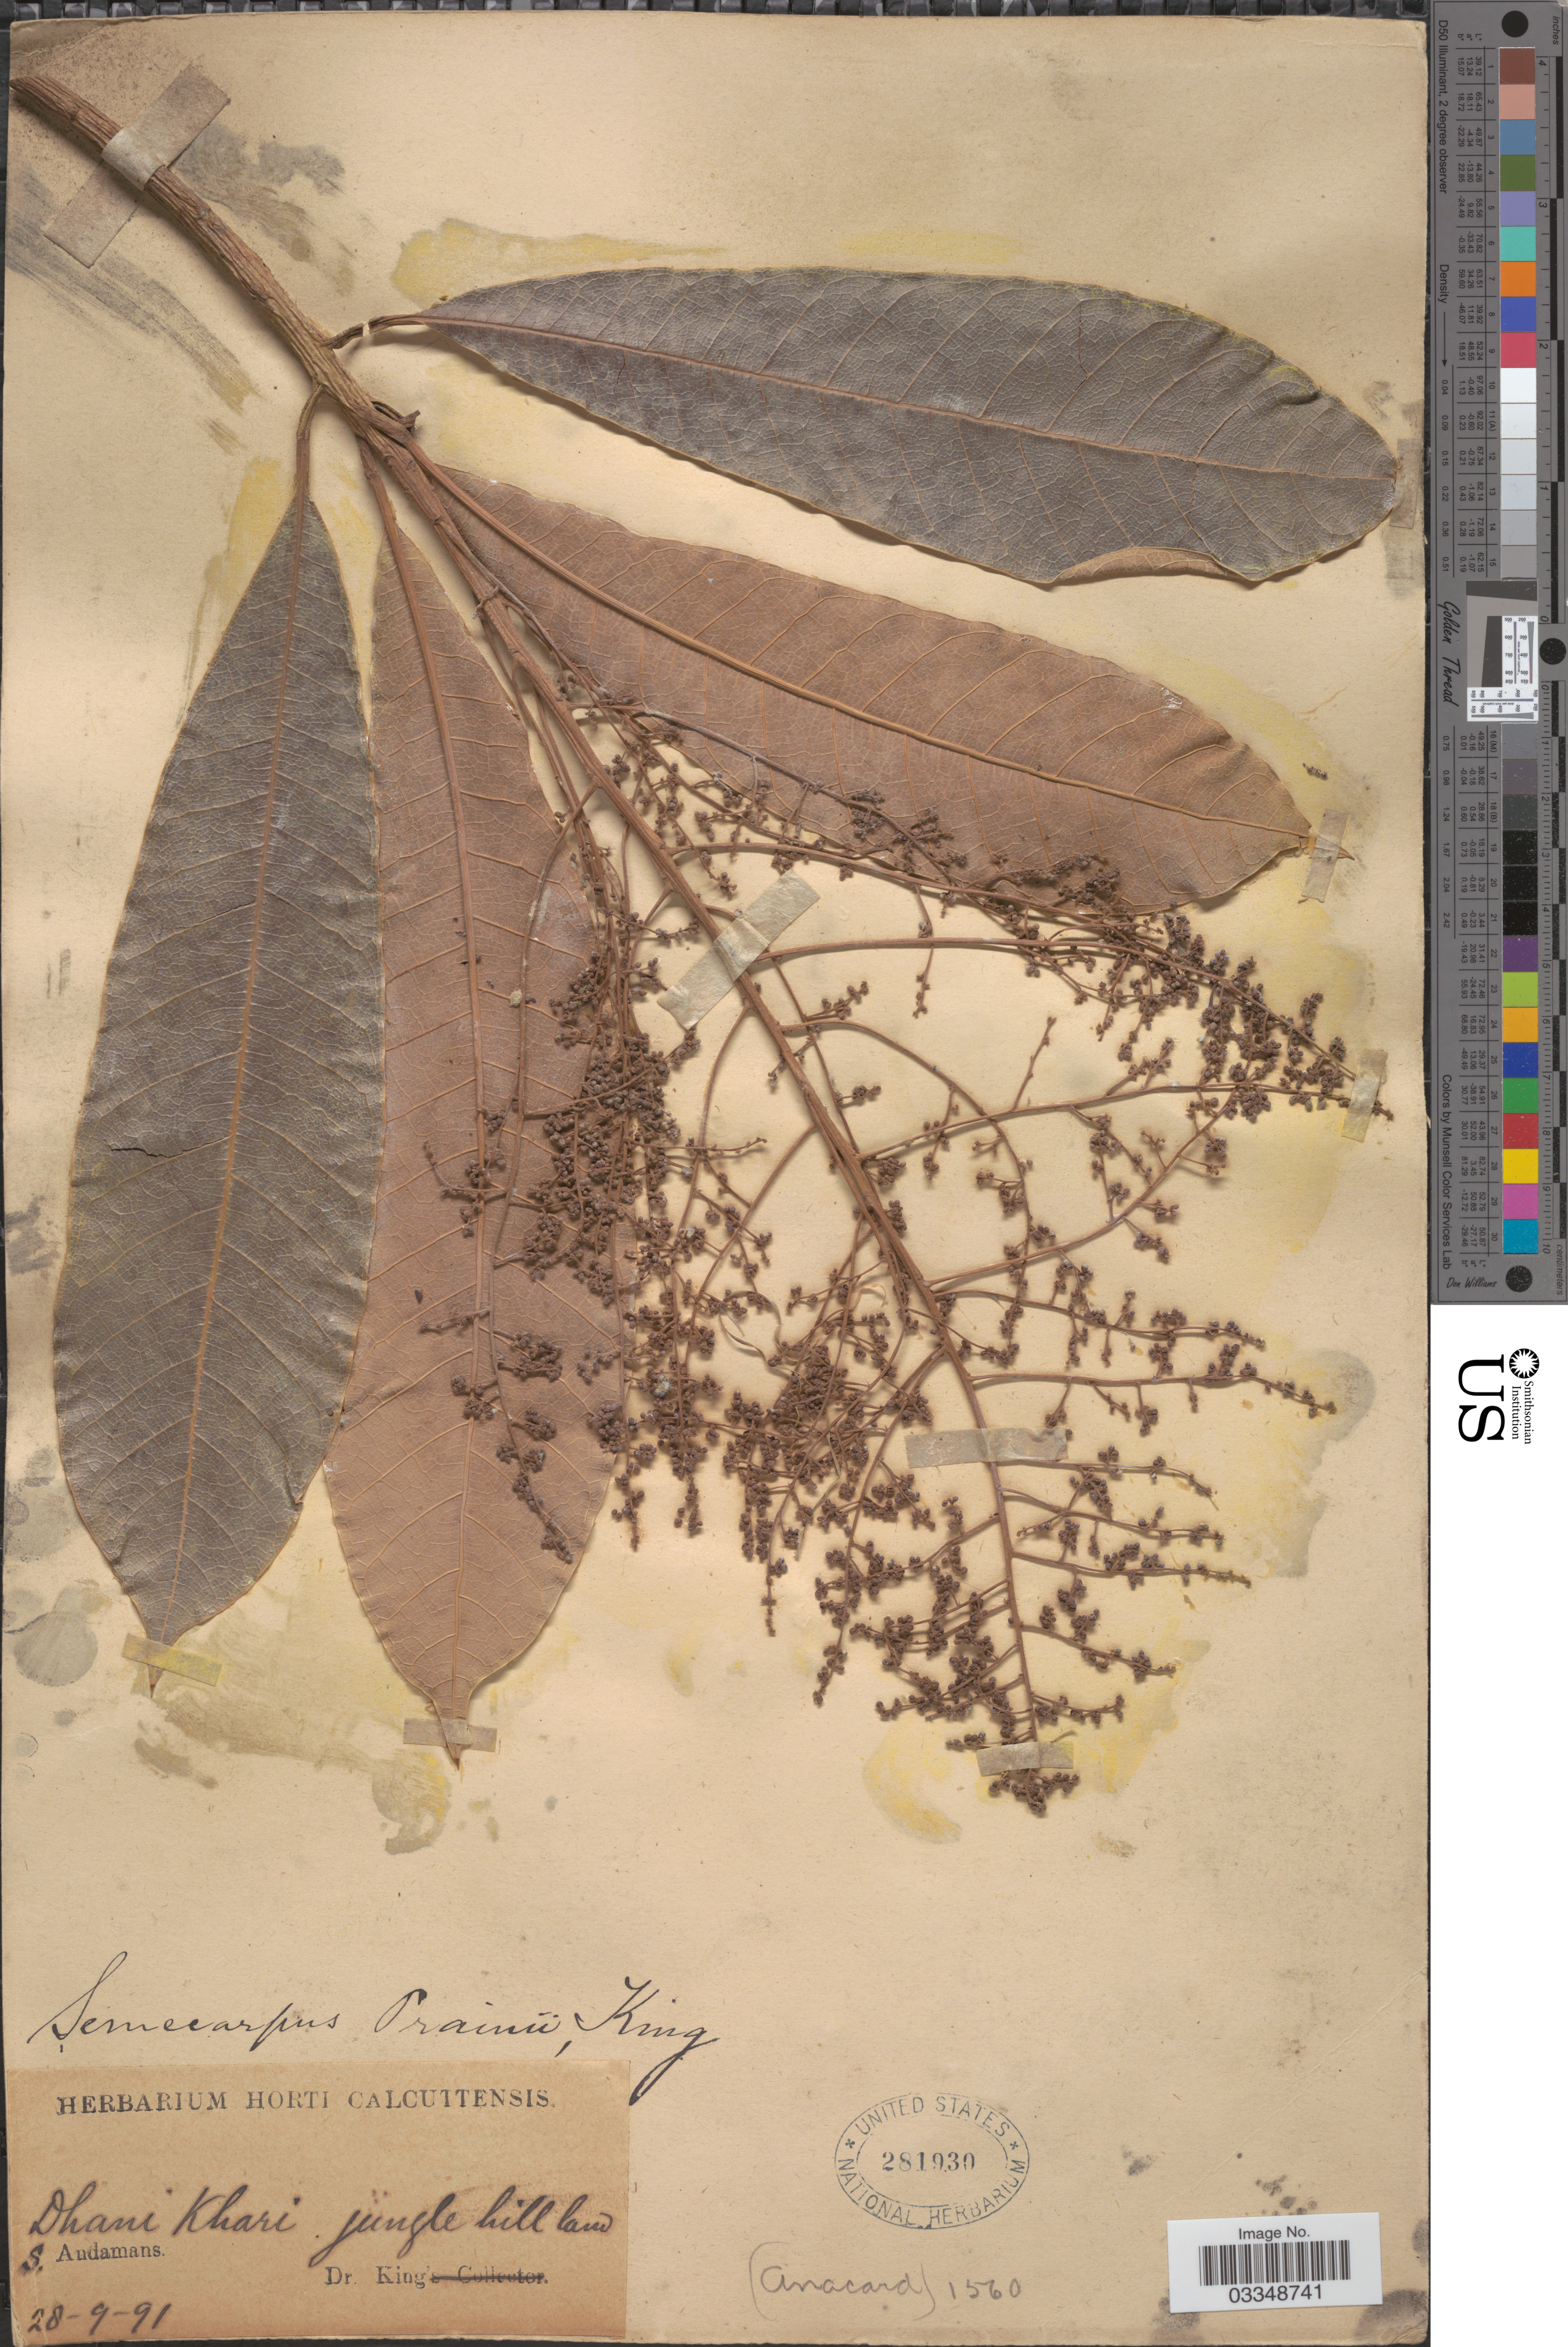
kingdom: Plantae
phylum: Tracheophyta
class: Magnoliopsida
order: Sapindales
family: Anacardiaceae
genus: Semecarpus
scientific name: Semecarpus prainii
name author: King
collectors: G. King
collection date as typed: Transcribed d/m/y: 28/9/91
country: India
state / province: Andaman and Nicobar Islands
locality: Dhani Khari. S. Andamans.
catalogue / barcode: US 281930